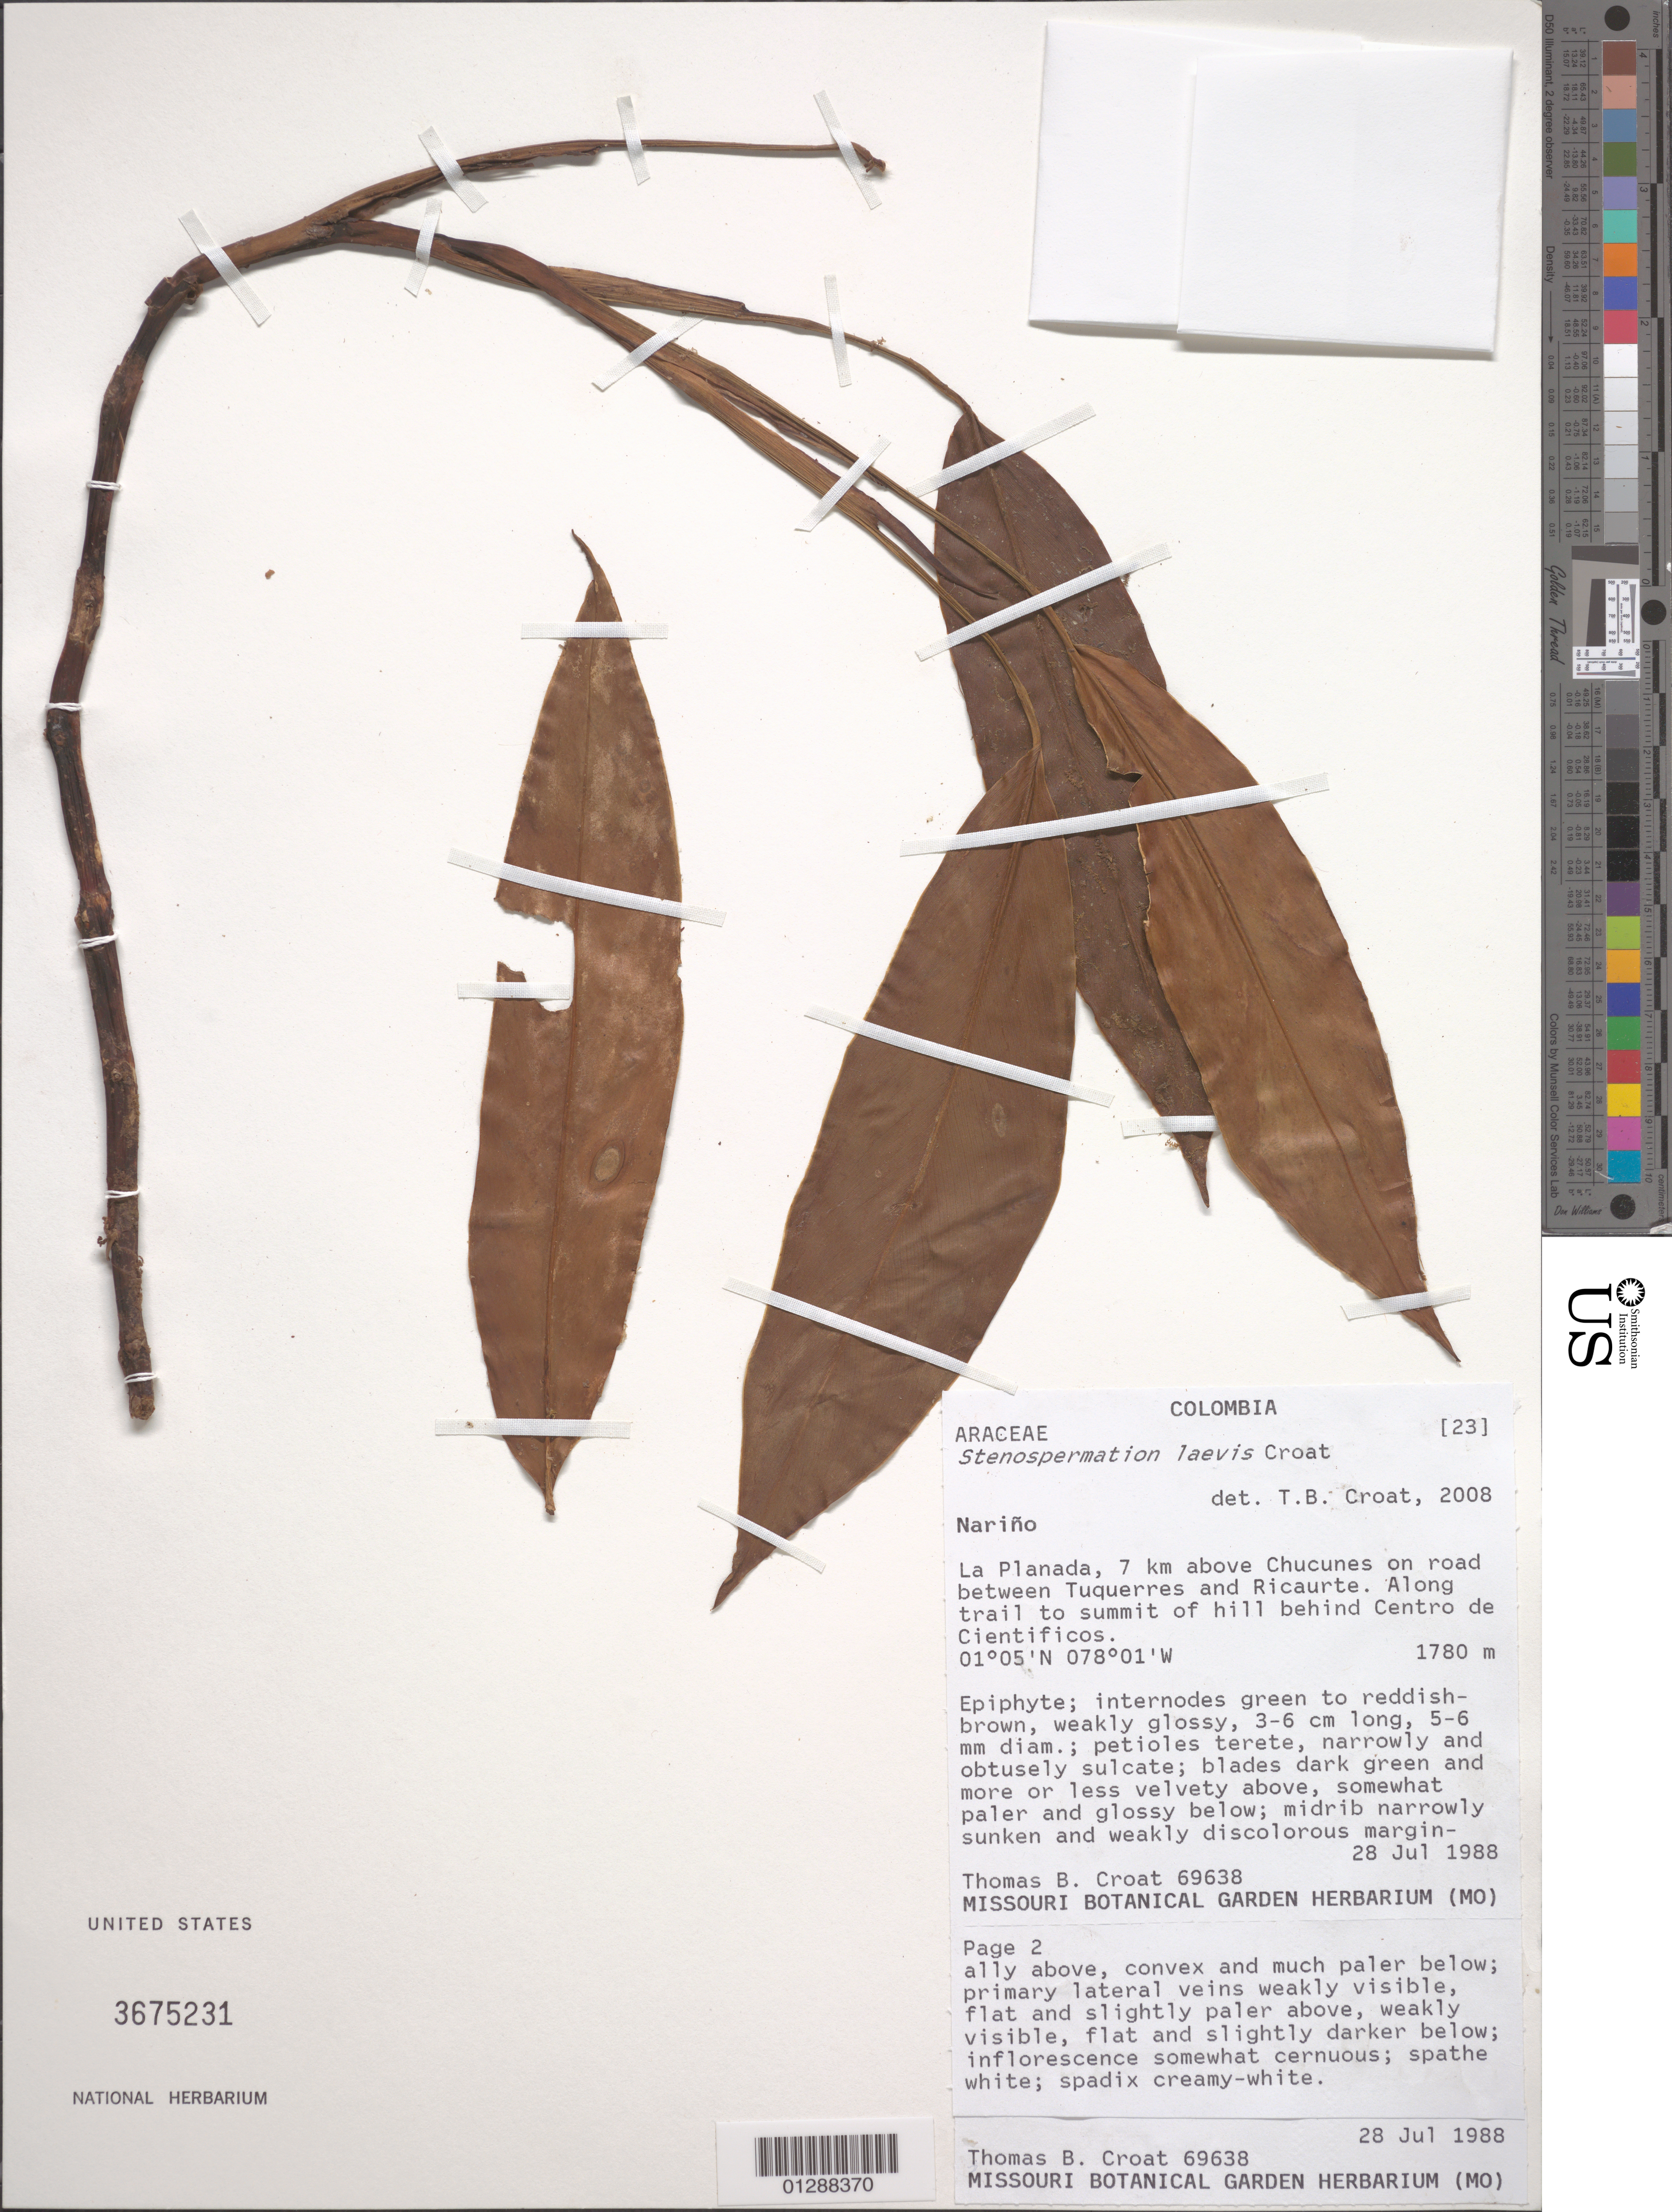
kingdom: Plantae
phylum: Tracheophyta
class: Liliopsida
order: Alismatales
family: Araceae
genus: Stenospermation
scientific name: Stenospermation laevis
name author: Croat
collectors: T. B. Croat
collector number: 69638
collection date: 1988-07-28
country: Colombia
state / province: Nariño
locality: La Planada, 7 km above Chucunes on road between Tuquerres and Ricaurte. Along trail to summit of hill behind Centro de Cientificos.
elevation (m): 1780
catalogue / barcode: US 3675231